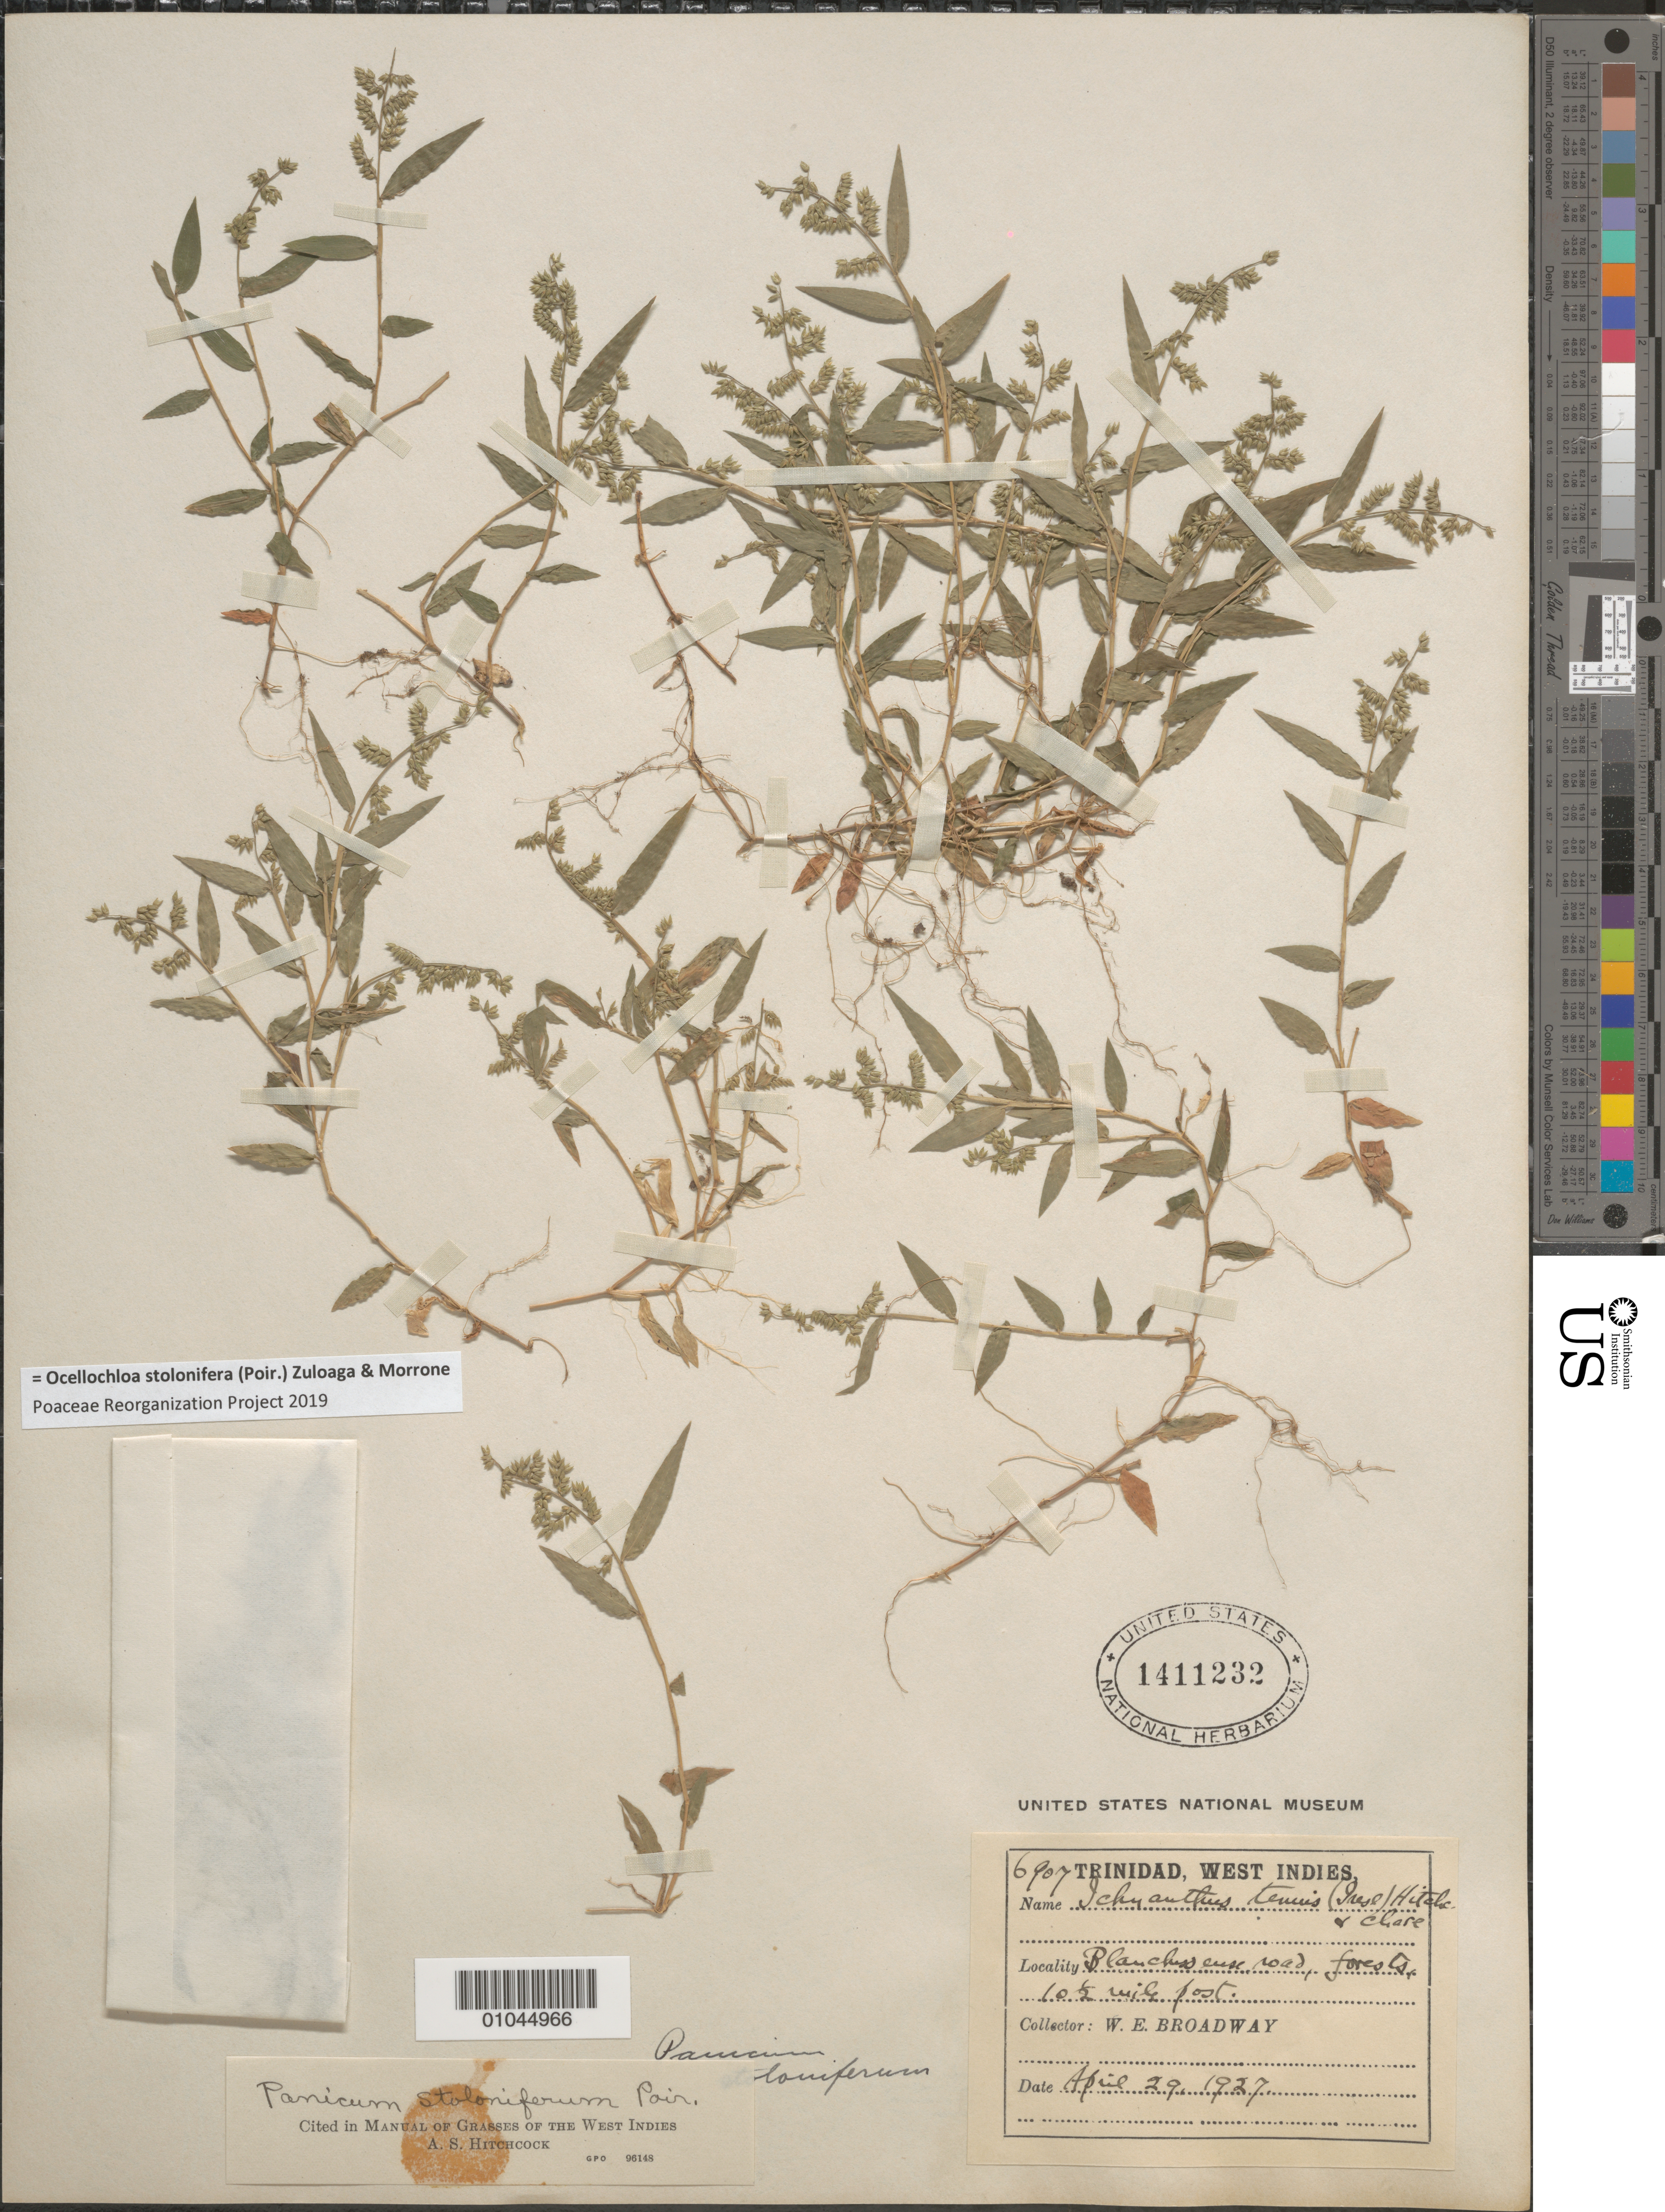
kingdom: Plantae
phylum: Tracheophyta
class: Liliopsida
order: Poales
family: Poaceae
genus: Panicum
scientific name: Panicum stoloniferum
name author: Poir.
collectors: W. E. Broadway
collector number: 6907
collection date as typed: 29 Apr 1927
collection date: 1927-04-29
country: Trinidad and Tobago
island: Trinidad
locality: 10 1/2 mile post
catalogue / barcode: US 1411232